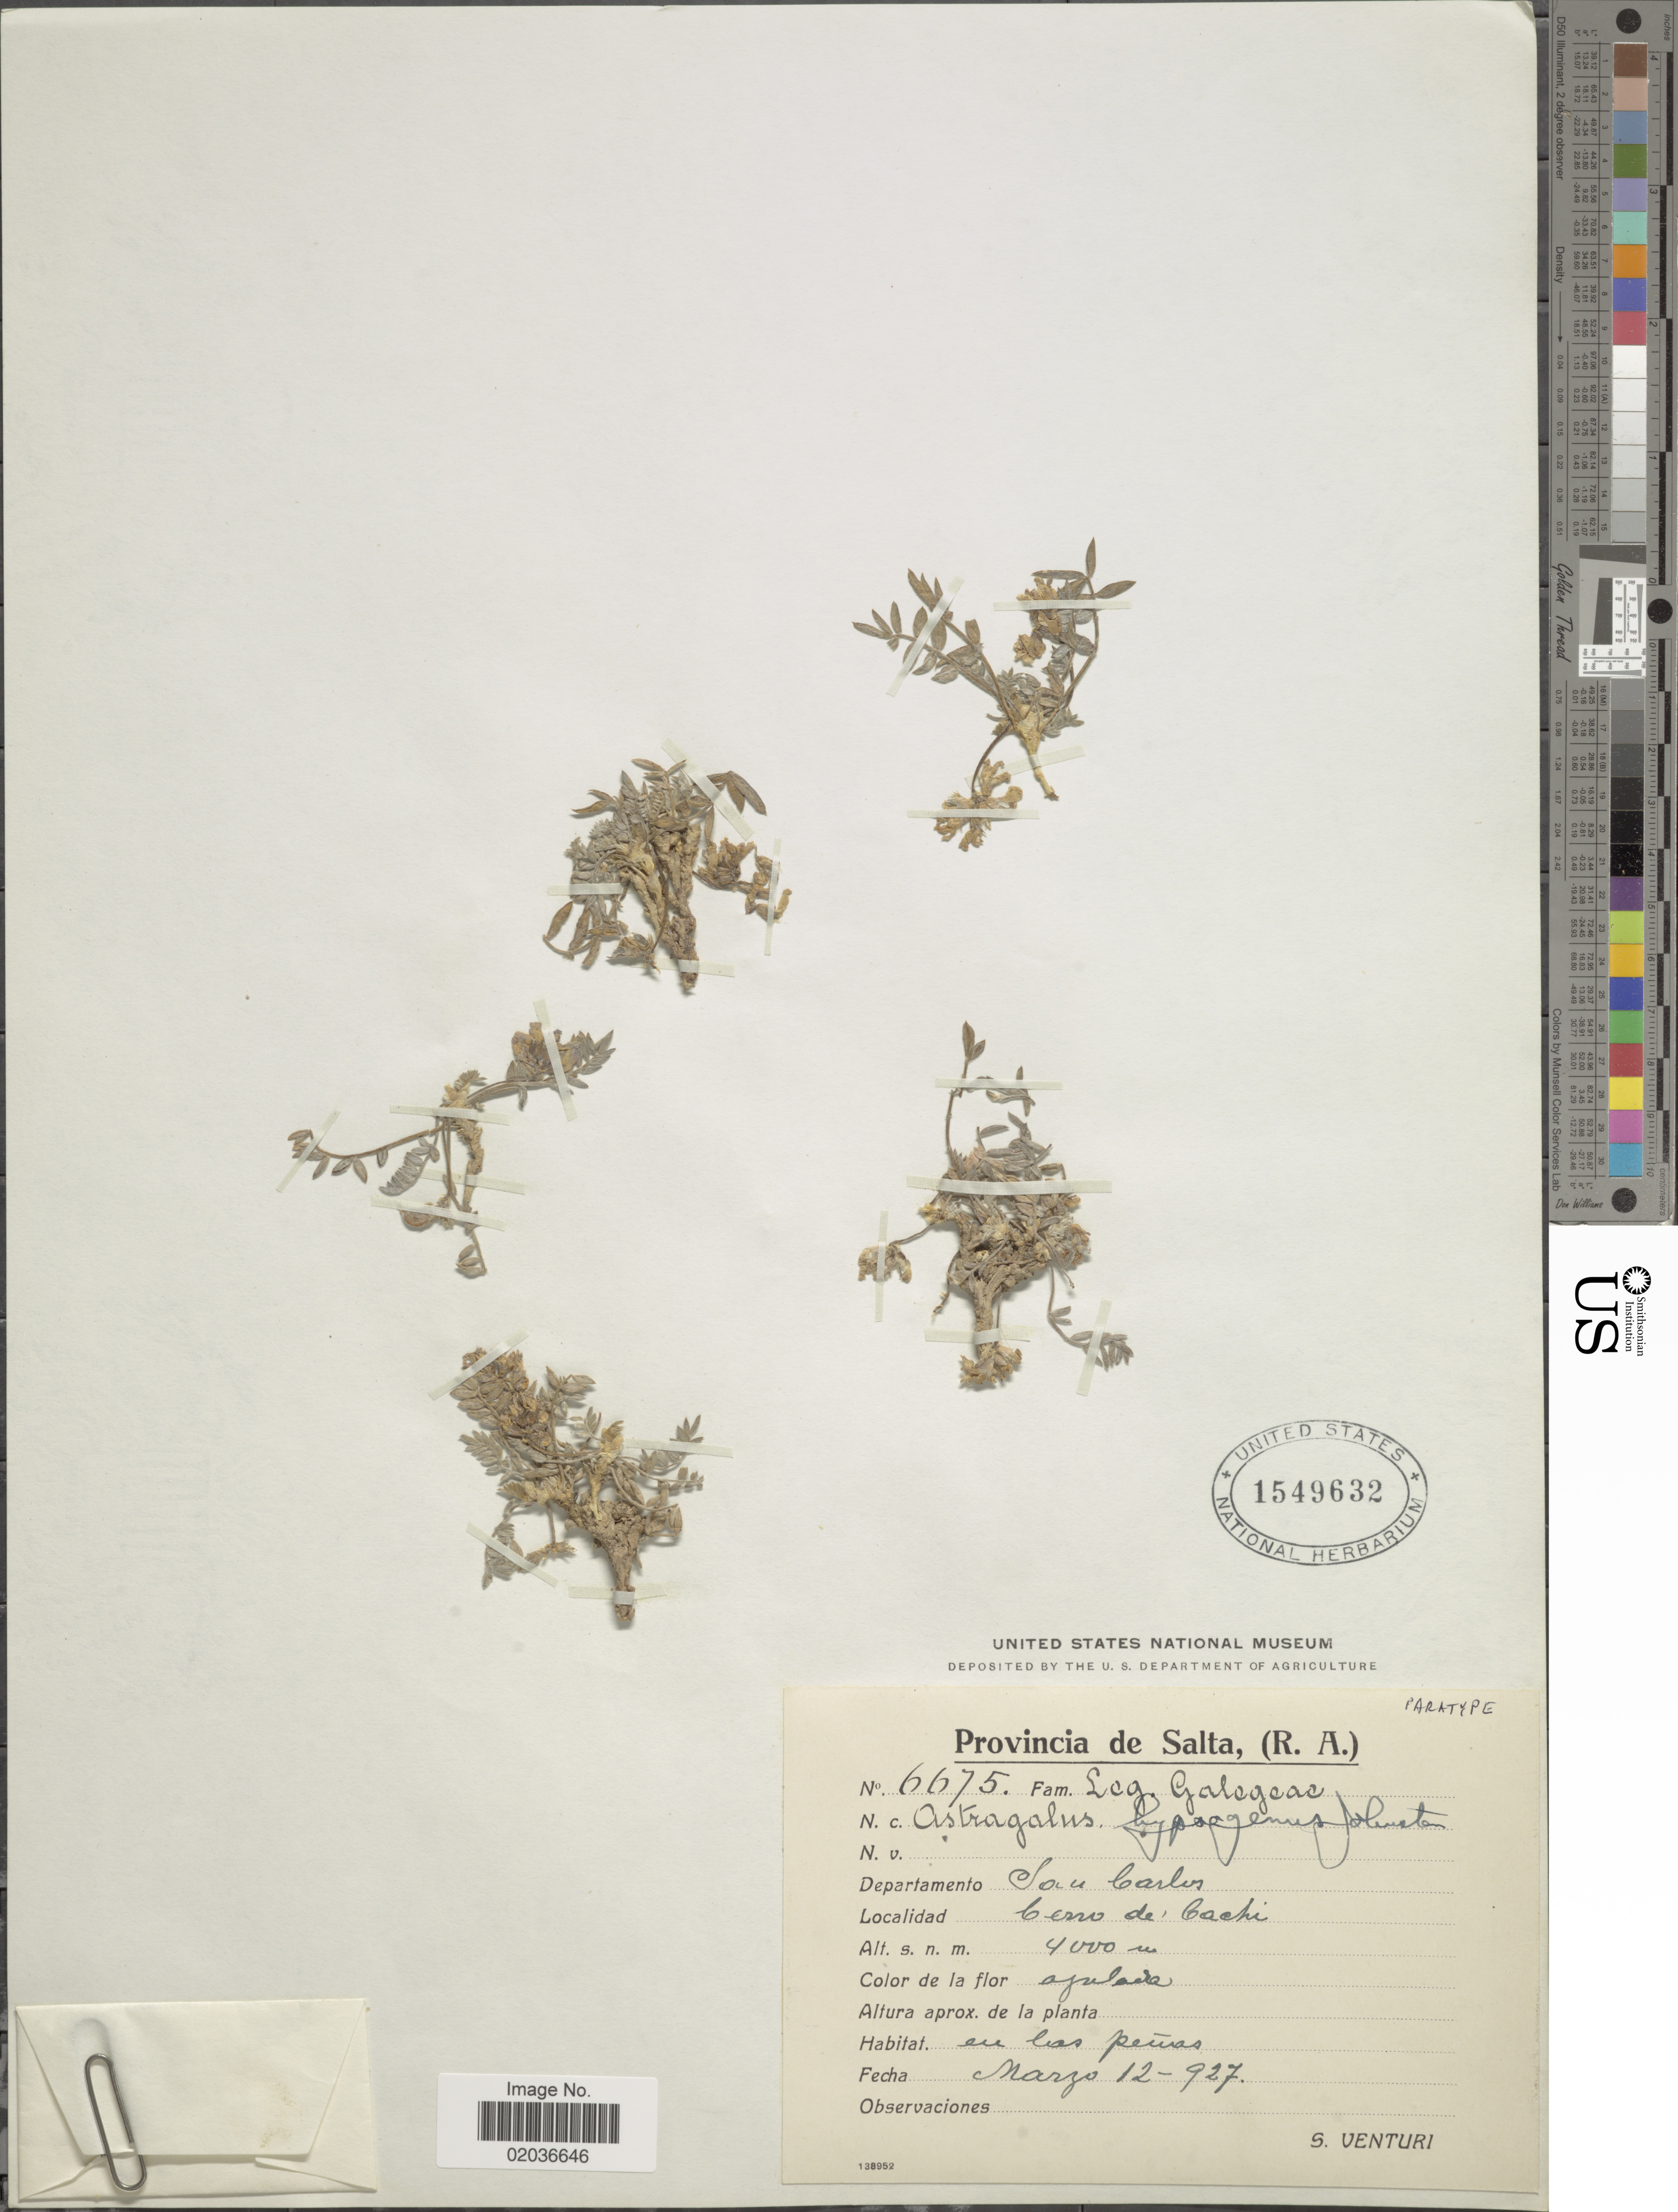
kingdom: Plantae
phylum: Tracheophyta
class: Magnoliopsida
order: Fabales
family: Fabaceae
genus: Astragalus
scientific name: Astragalus hypsogenus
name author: I.M. Johnst.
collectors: S. Venturi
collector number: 6675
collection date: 1927-03-12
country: Argentina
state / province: Salta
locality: Provincia de Salta, (R.A.). Departamento San Carlos. Cerro del Cachi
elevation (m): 4000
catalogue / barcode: US 1549632